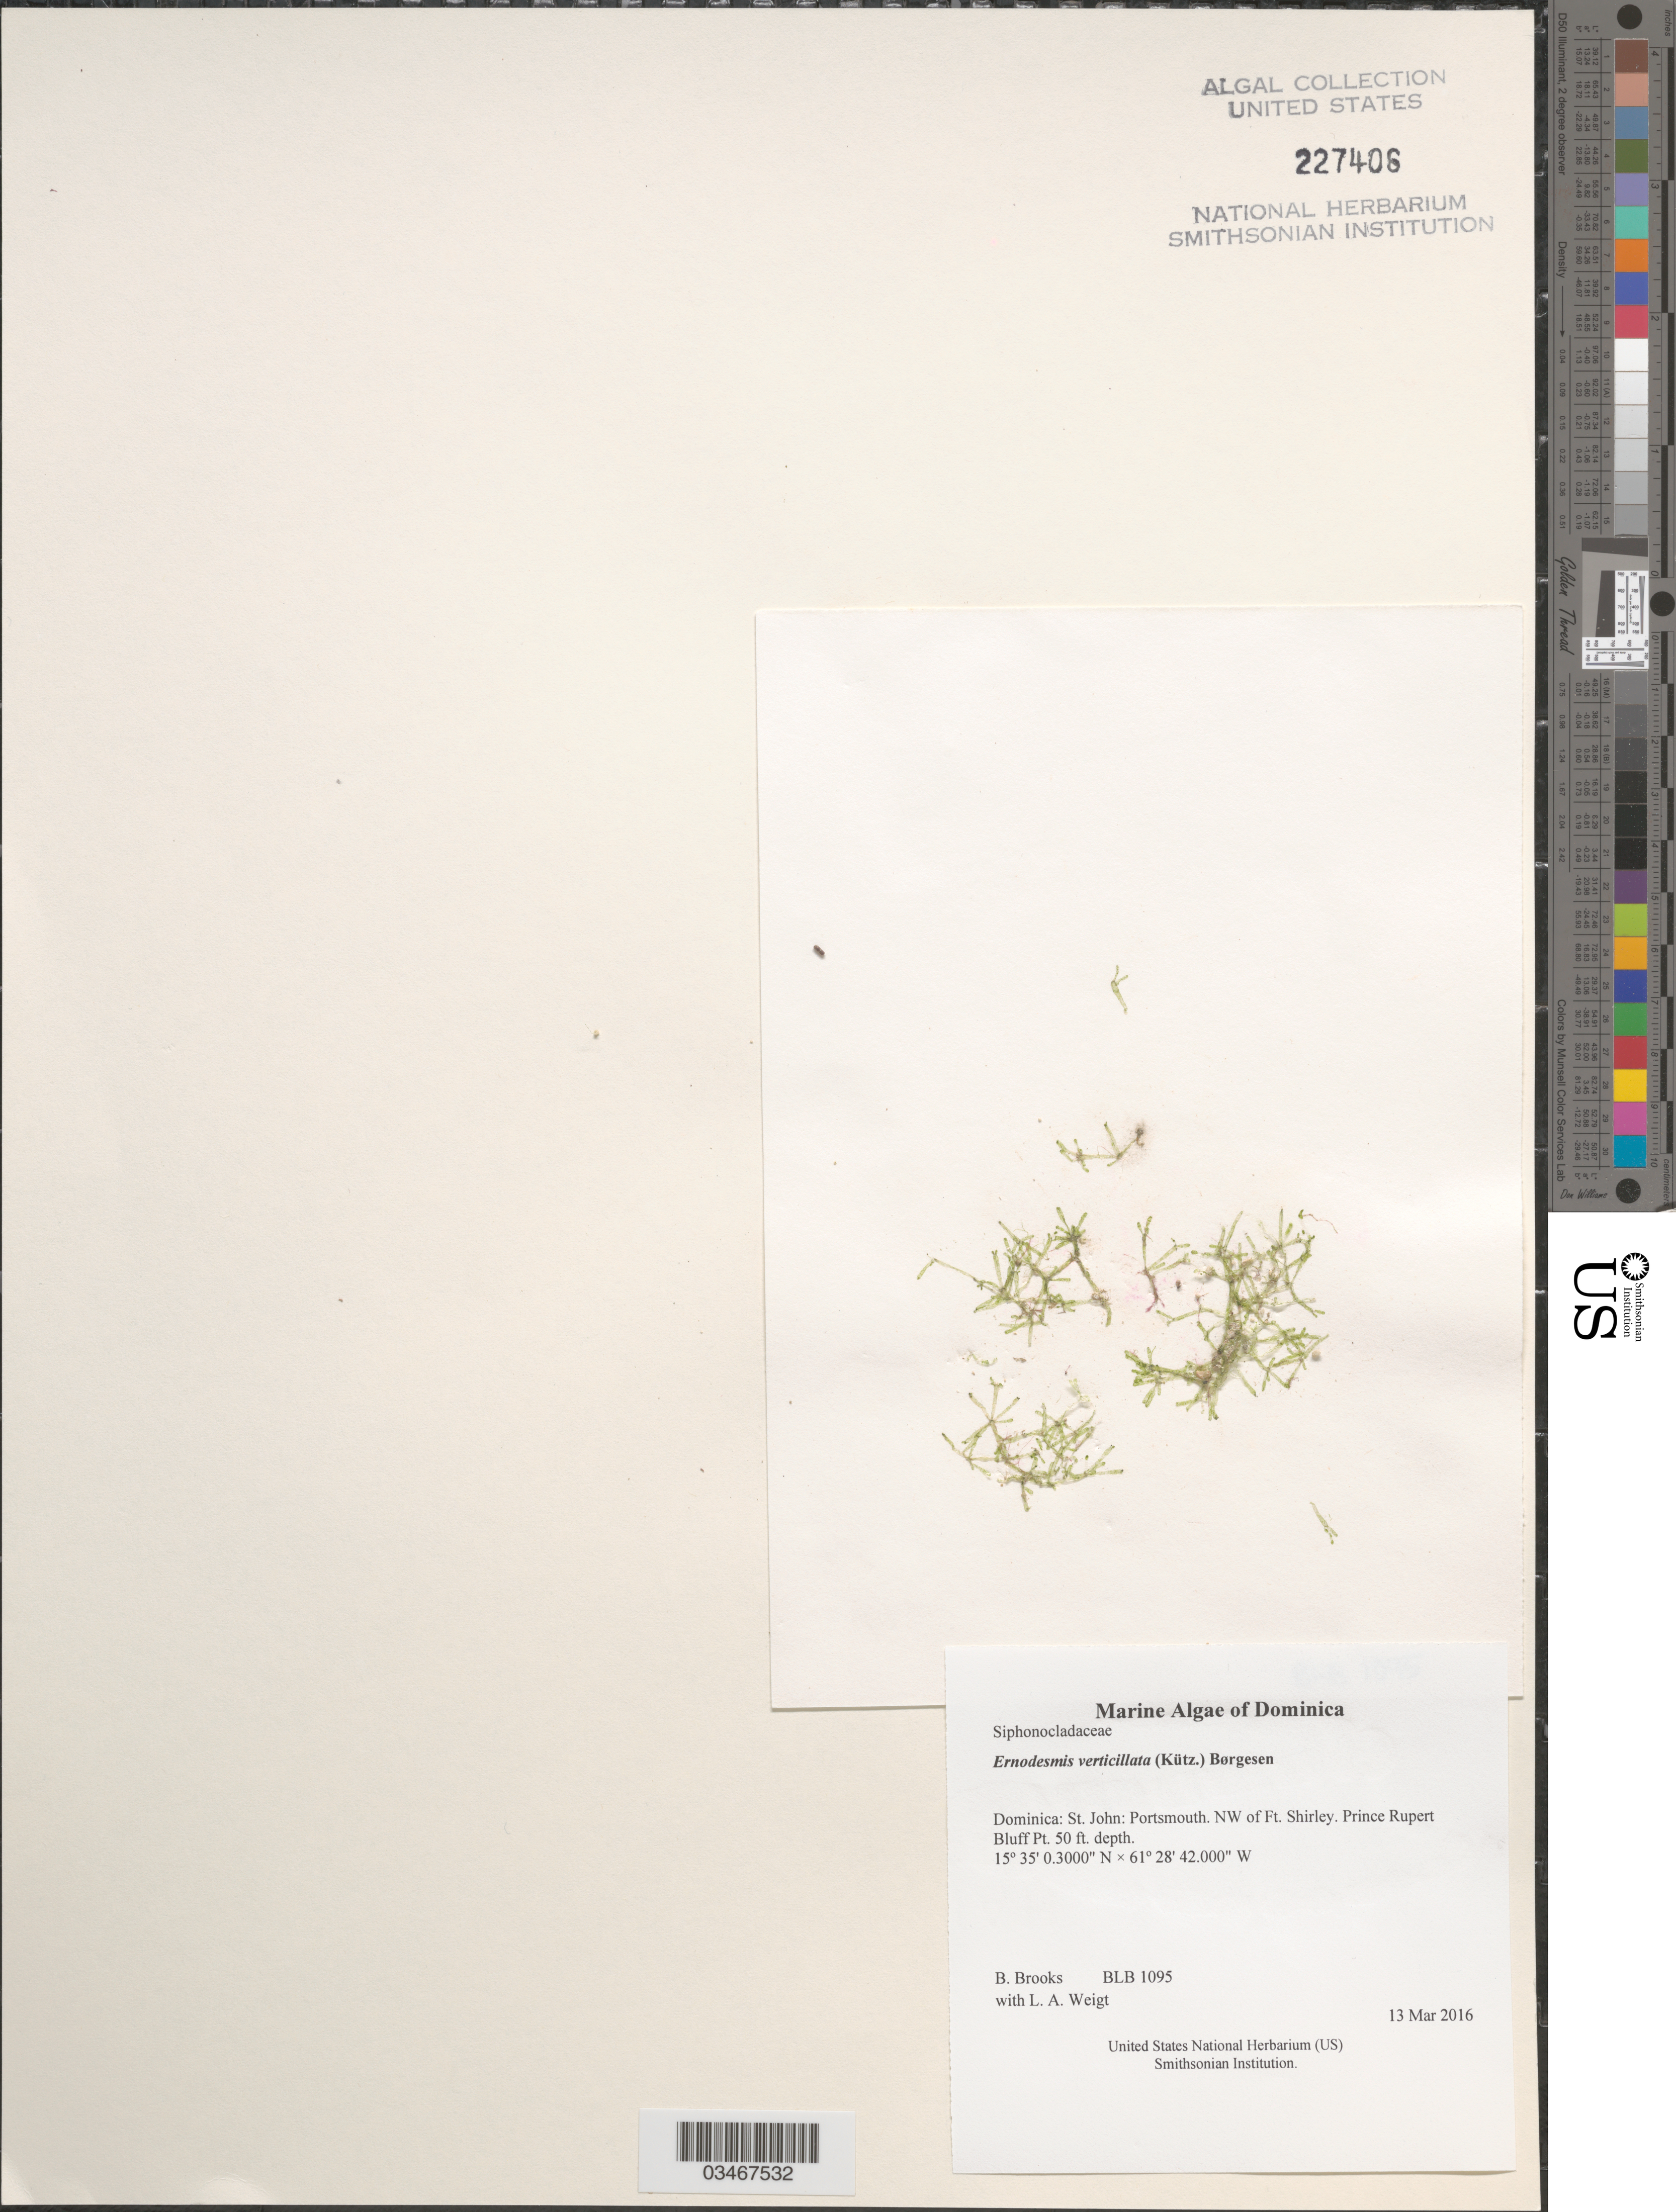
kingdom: Plantae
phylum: Chlorophyta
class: Ulvophyceae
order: Siphonocladales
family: Siphonocladaceae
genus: Ernodesmis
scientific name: Ernodesmis verticillata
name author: (Kütz.) Børgesen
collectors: B. Brooks & L. A. Weigt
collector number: BLB 1095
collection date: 2016-03-13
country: Dominica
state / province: St. John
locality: Portsmouth. NW of Ft. Shirley. Prince Rubert Bluff Pt.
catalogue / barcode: US 227406